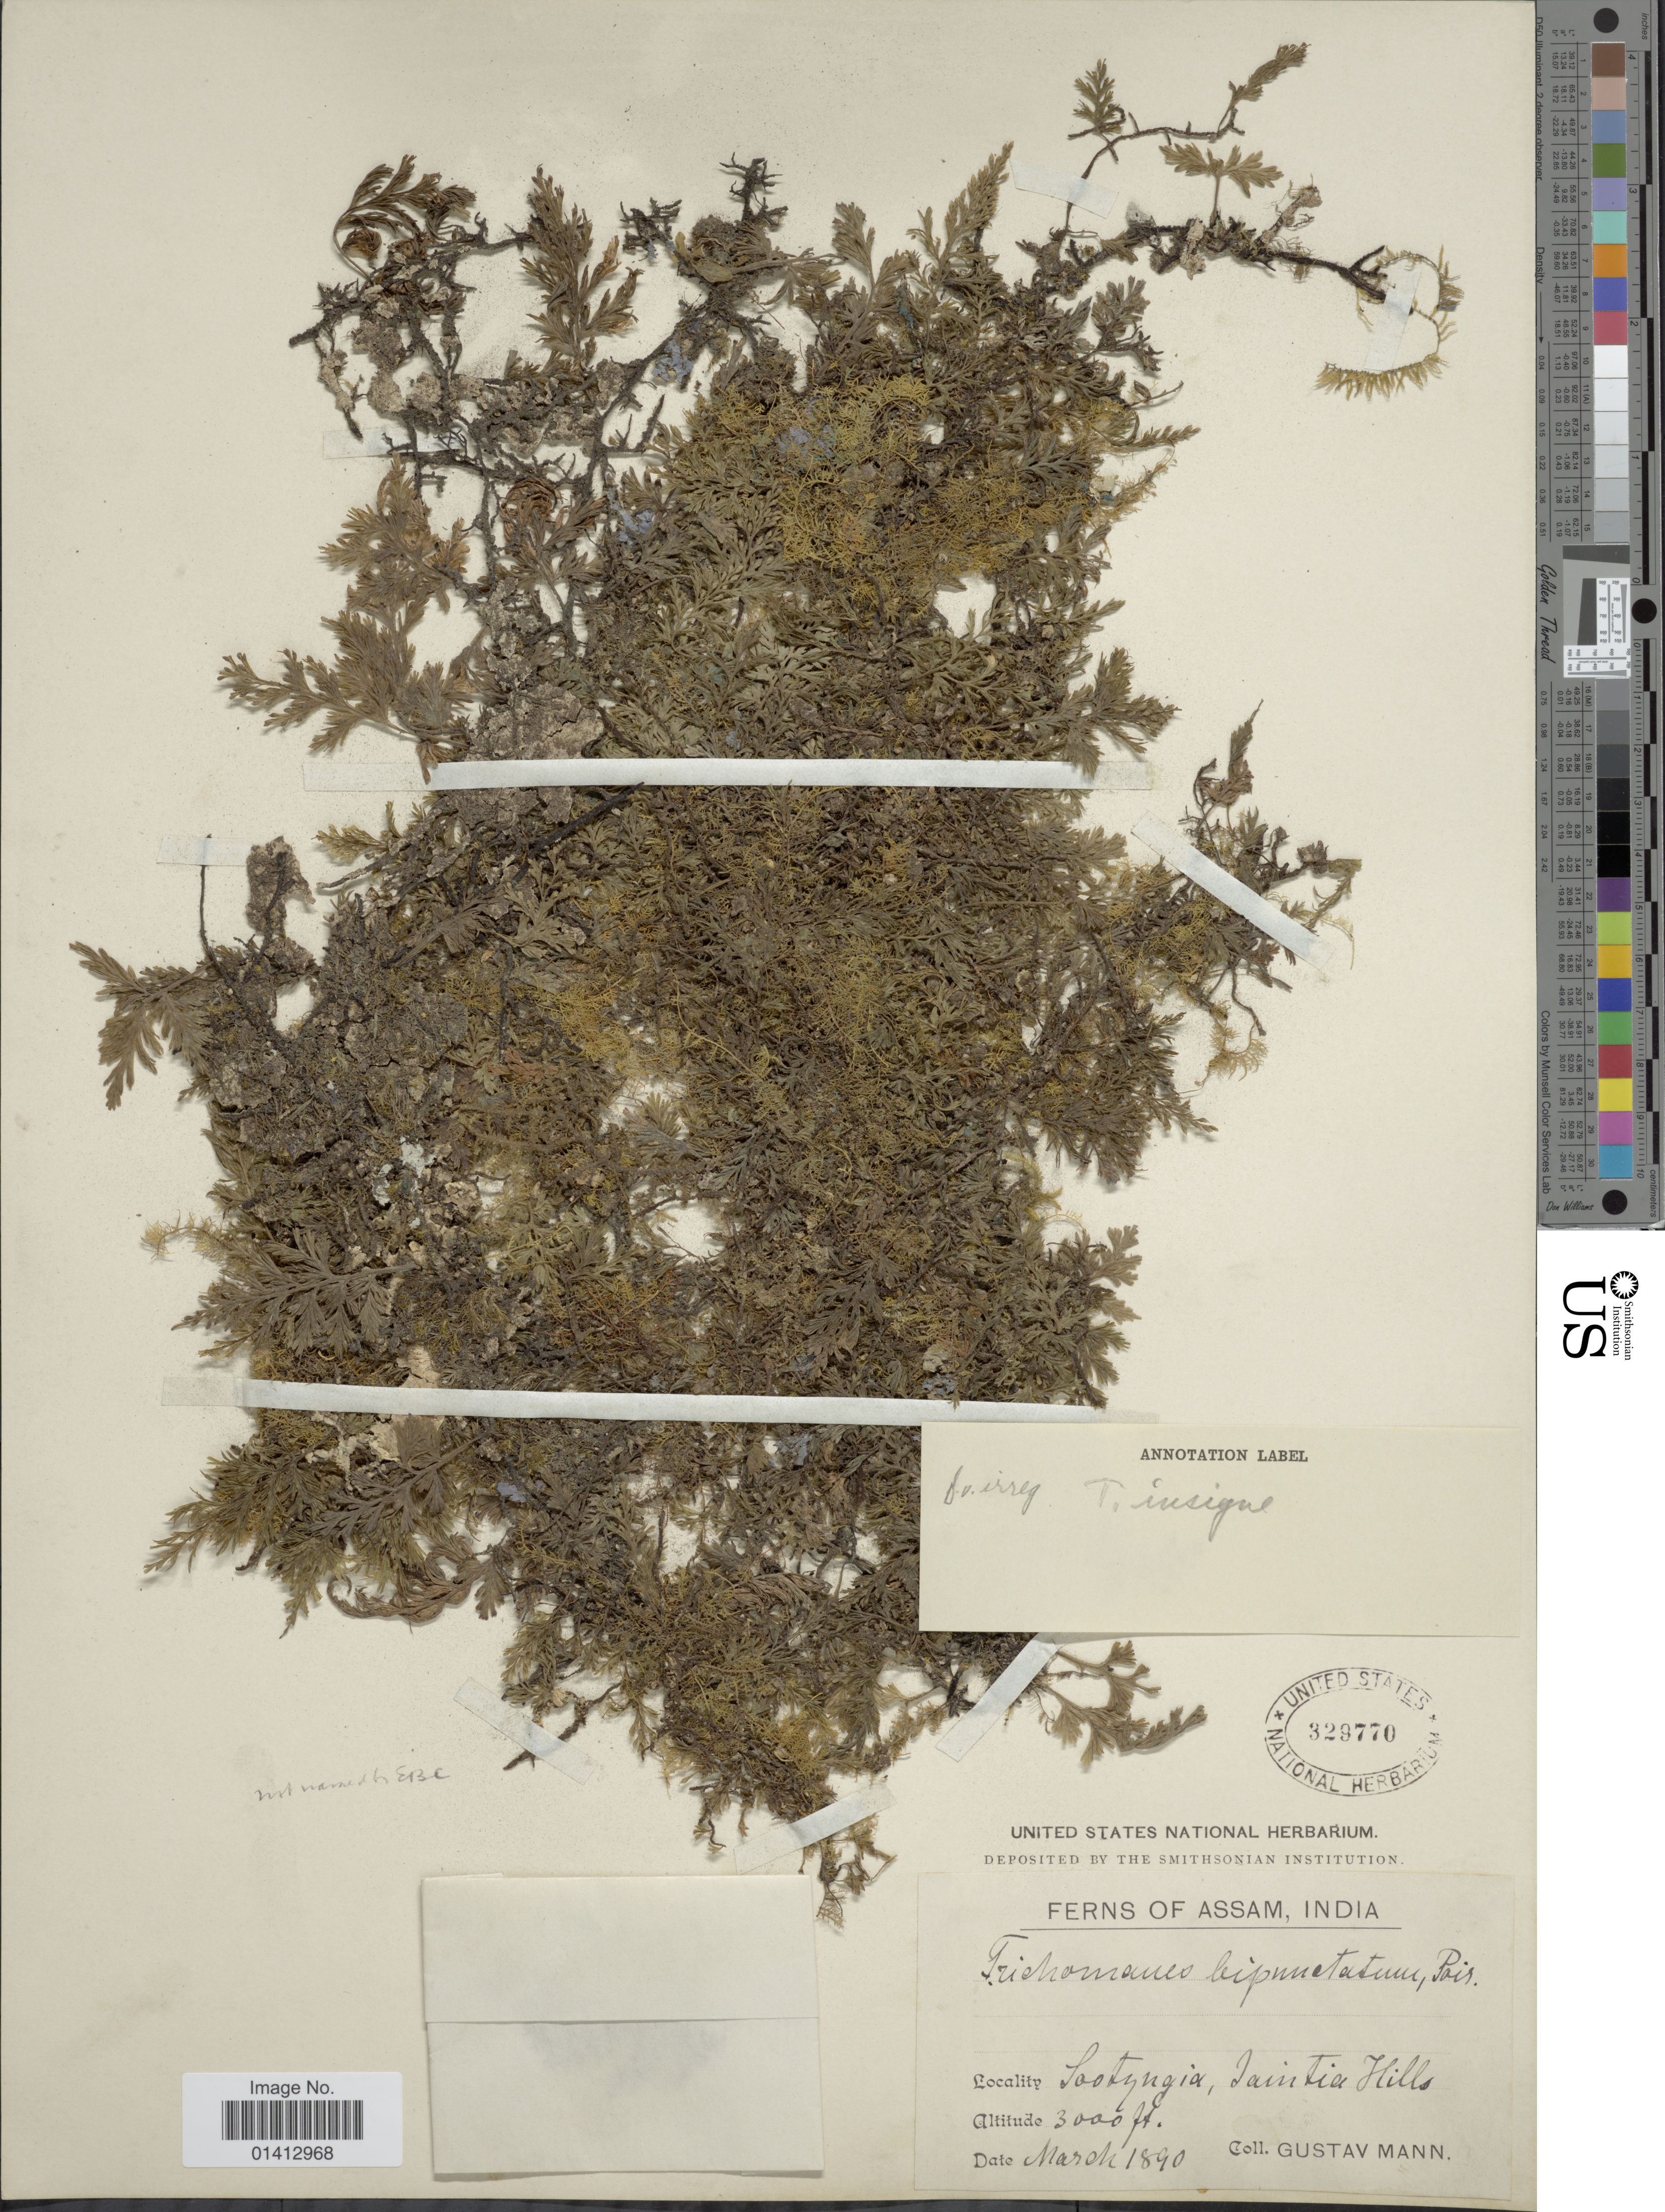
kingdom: Plantae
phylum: Tracheophyta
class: Polypodiopsida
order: Hymenophyllales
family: Hymenophyllaceae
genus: Crepidomanes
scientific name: Crepidomanes sp.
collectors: G. Mann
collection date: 1890-03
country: India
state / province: Assam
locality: Jaotyngia (Jatinga), Jaintia Hills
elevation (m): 914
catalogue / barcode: US 329770